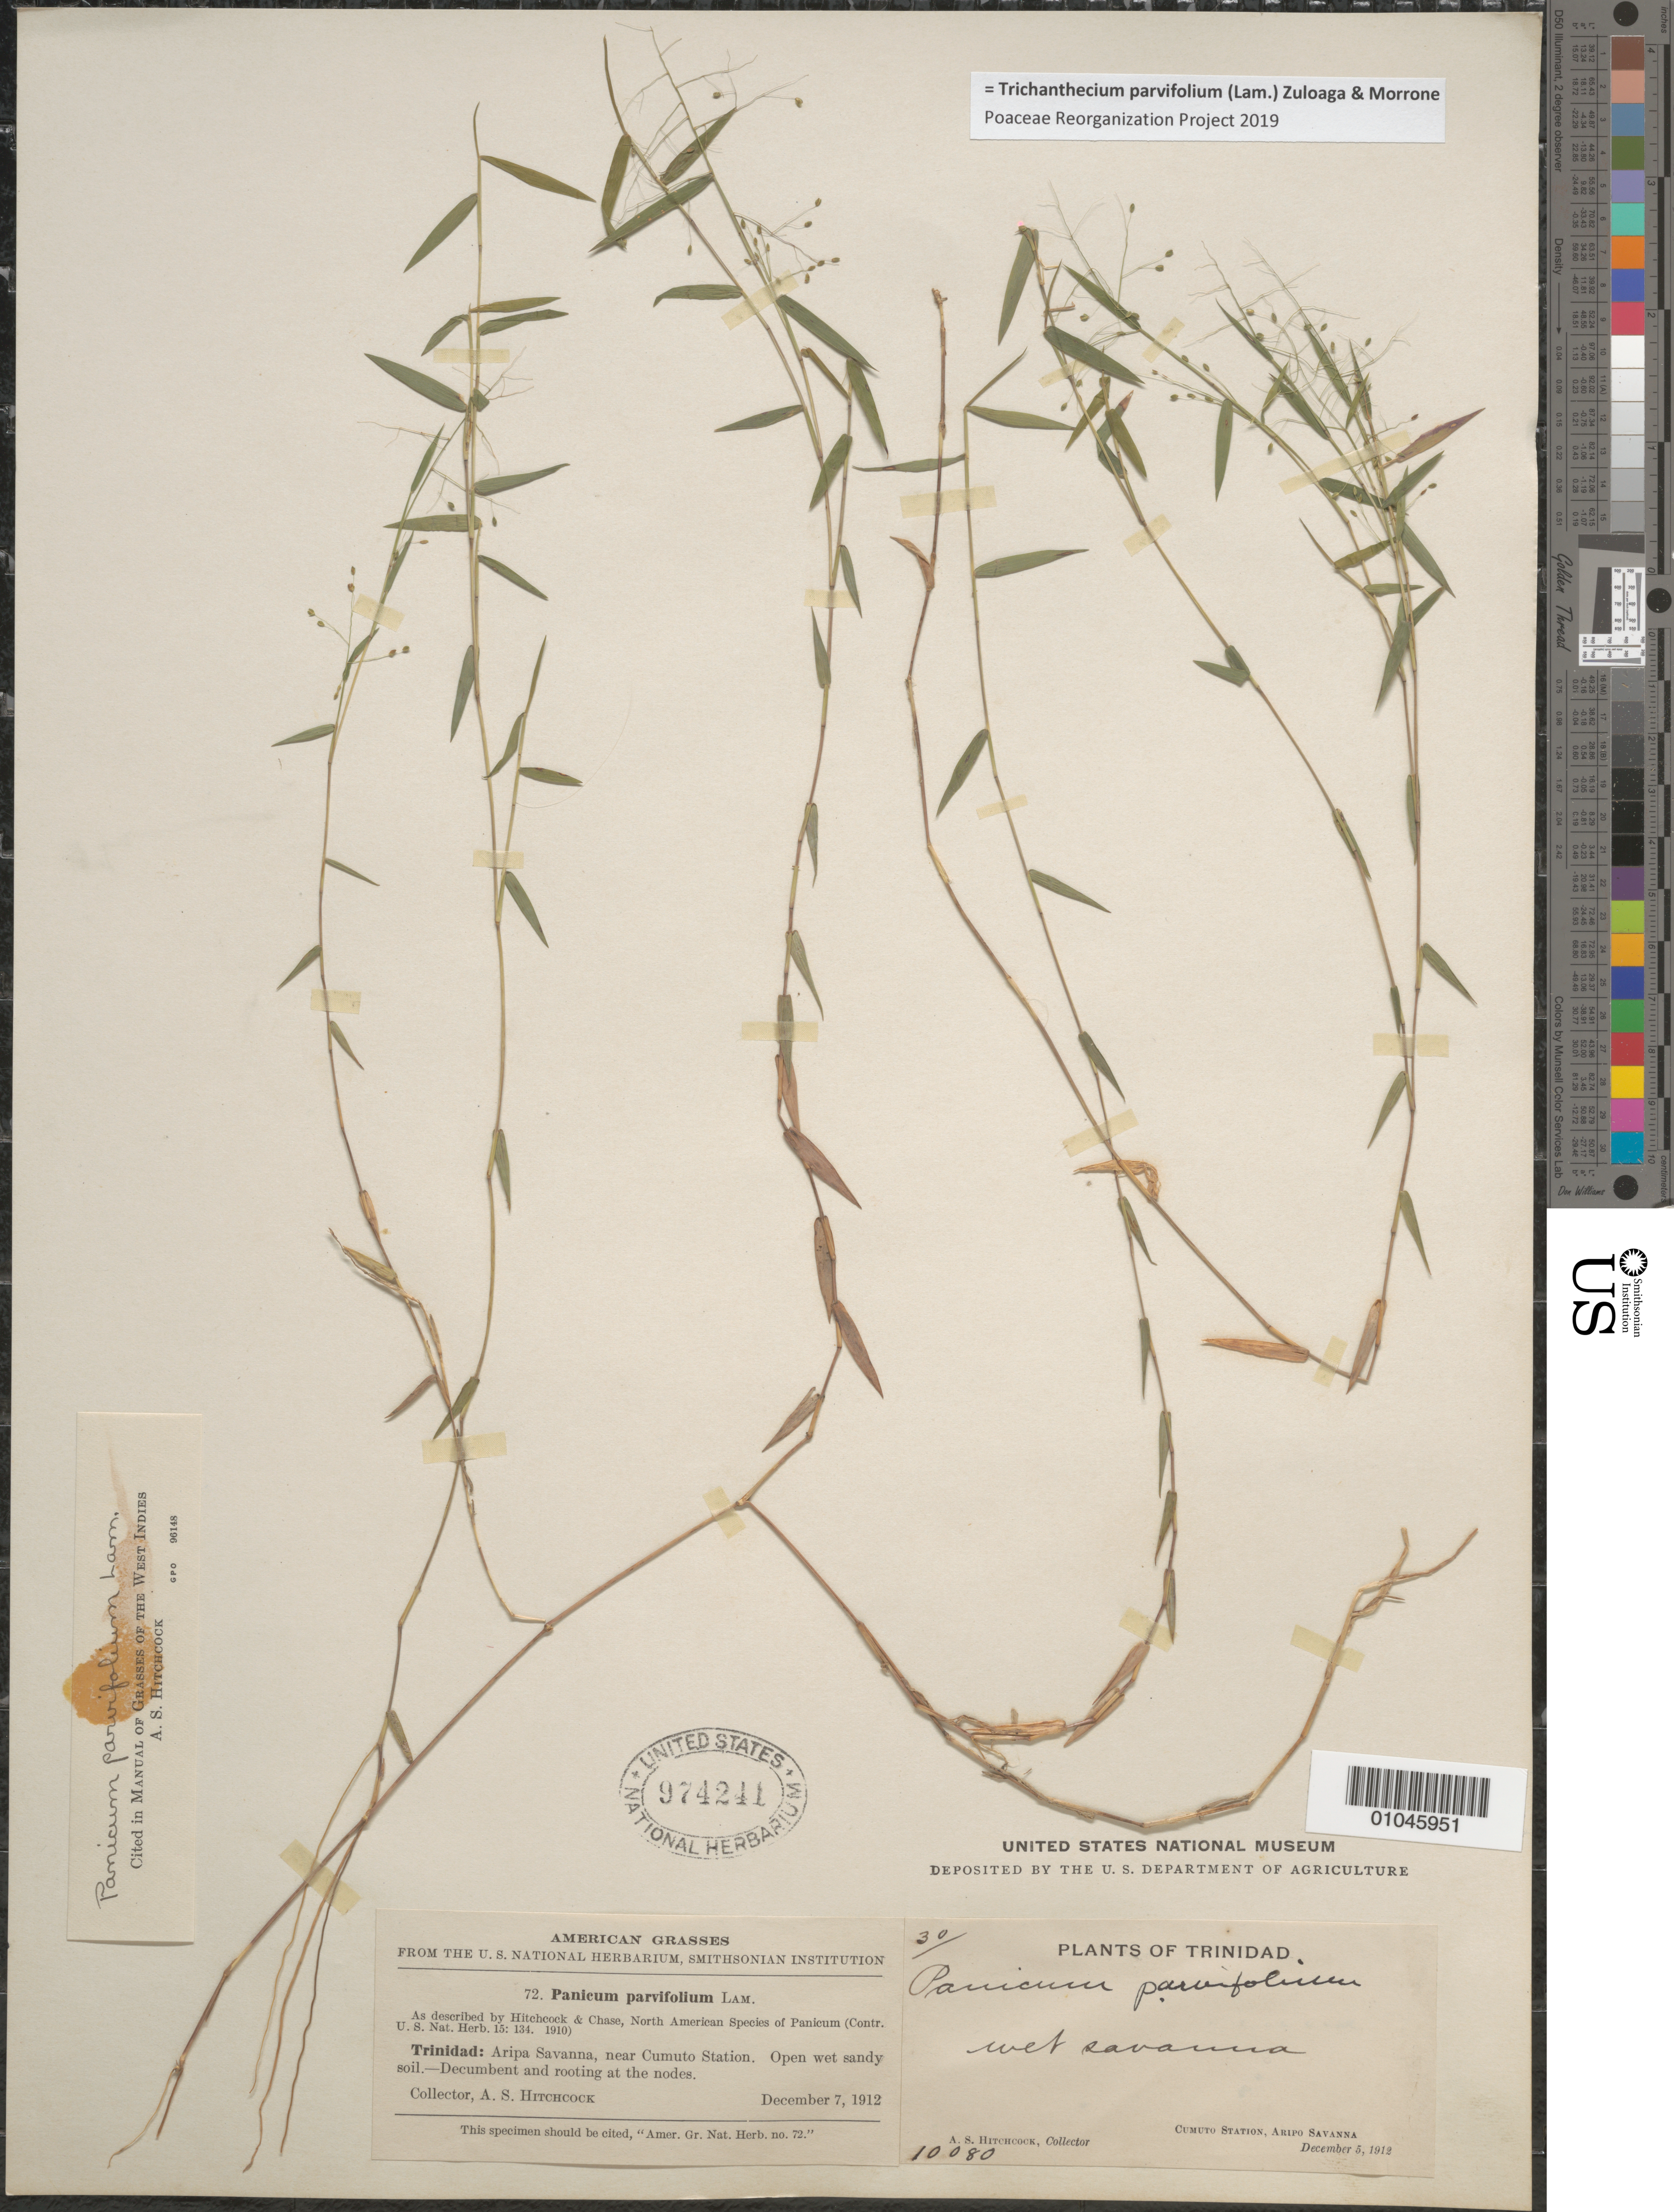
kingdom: Plantae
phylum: Tracheophyta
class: Liliopsida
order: Poales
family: Poaceae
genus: Trichanthecium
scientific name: Trichanthecium parvifolium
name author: (Lam.) Zuloaga & Morrone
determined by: Poaceae Reorganization Project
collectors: A. S. Hitchcock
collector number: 10080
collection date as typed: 05 Dec 1912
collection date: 1912-12-05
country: Trinidad and Tobago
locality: Wet Savanna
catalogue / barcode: US 974241